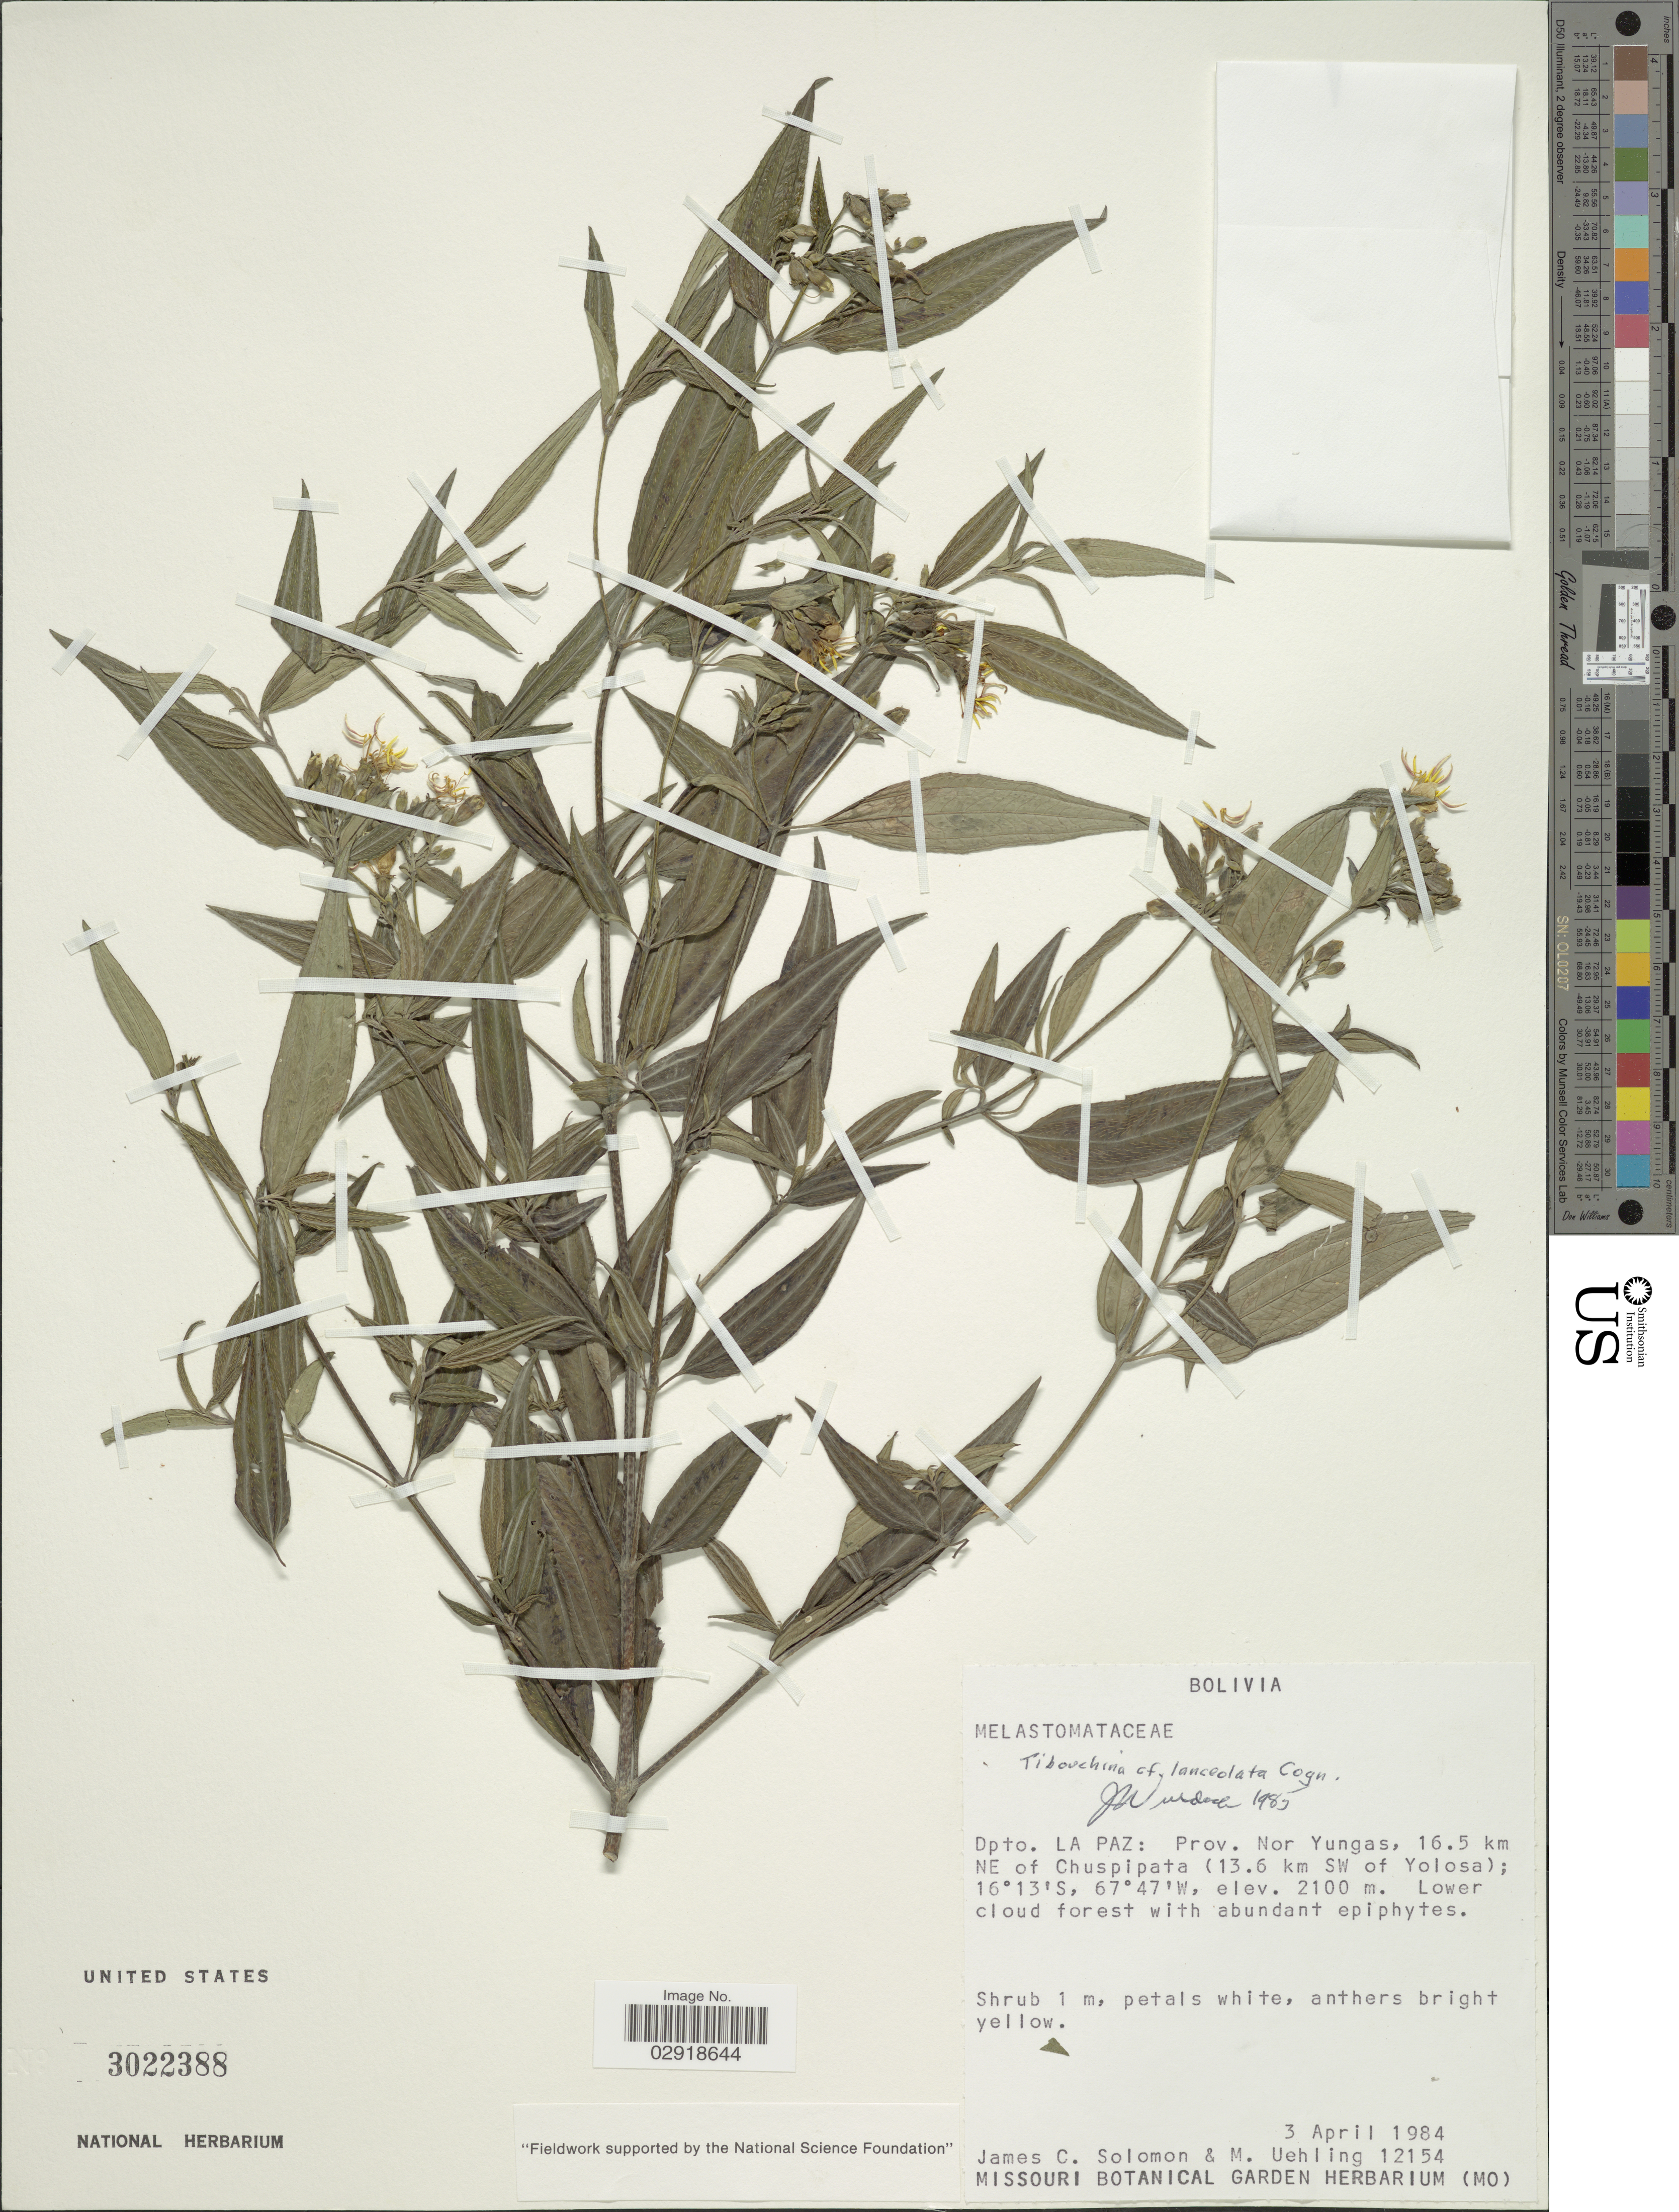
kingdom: Plantae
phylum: Tracheophyta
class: Magnoliopsida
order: Myrtales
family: Melastomataceae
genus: Chaetogastra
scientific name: Chaetogastra pauciflora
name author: P.J.F. Guim. & Michelang.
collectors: J. C. Solomon & M. Uehling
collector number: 12154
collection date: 1984-04-03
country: Bolivia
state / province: La Paz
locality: Dpto. La Paz, Prov. Nord Yungas, 16.5 km NE of Chuspipata (13.6 km SW of Yolosa).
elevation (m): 2100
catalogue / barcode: US 3022388